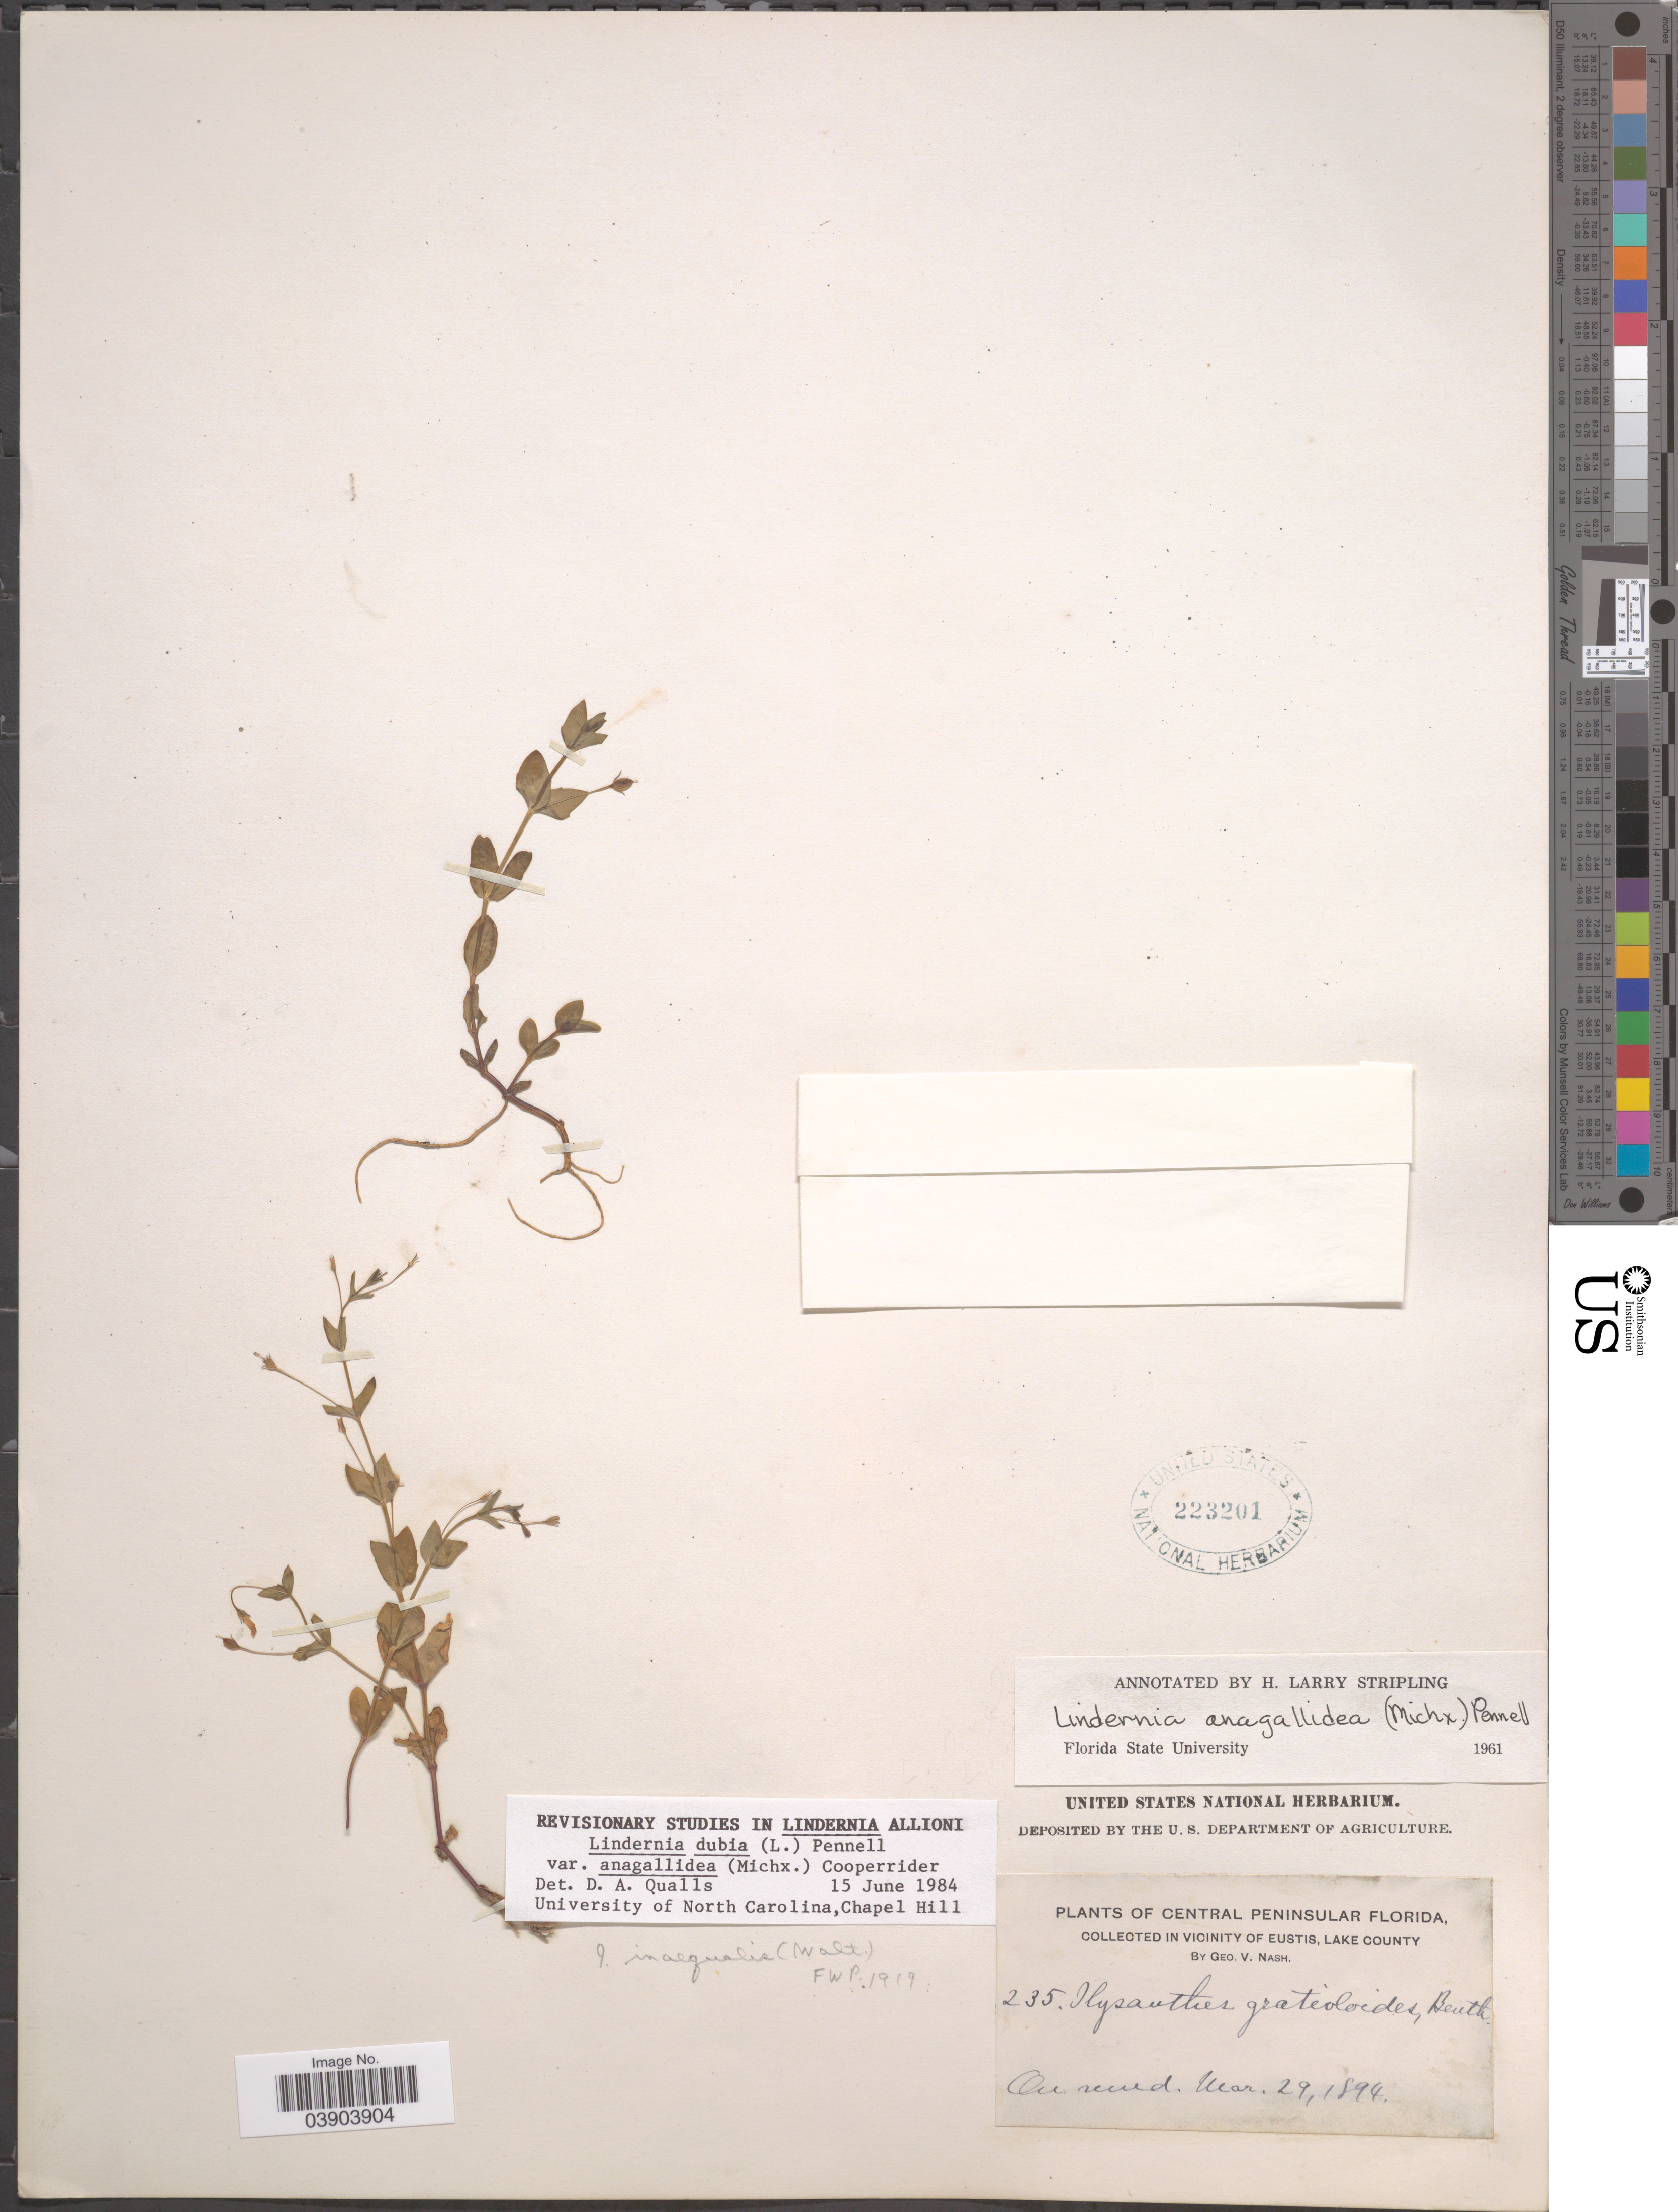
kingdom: Plantae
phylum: Tracheophyta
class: Magnoliopsida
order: Lamiales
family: Linderniaceae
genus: Lindernia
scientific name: Lindernia dubia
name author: (L.) Pennell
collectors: G. V. Nash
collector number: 235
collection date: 1894-03-29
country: United States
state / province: Florida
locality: Central Peninsular Florida. In Vicinity of Eustis, Lake County.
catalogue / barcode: US 223201